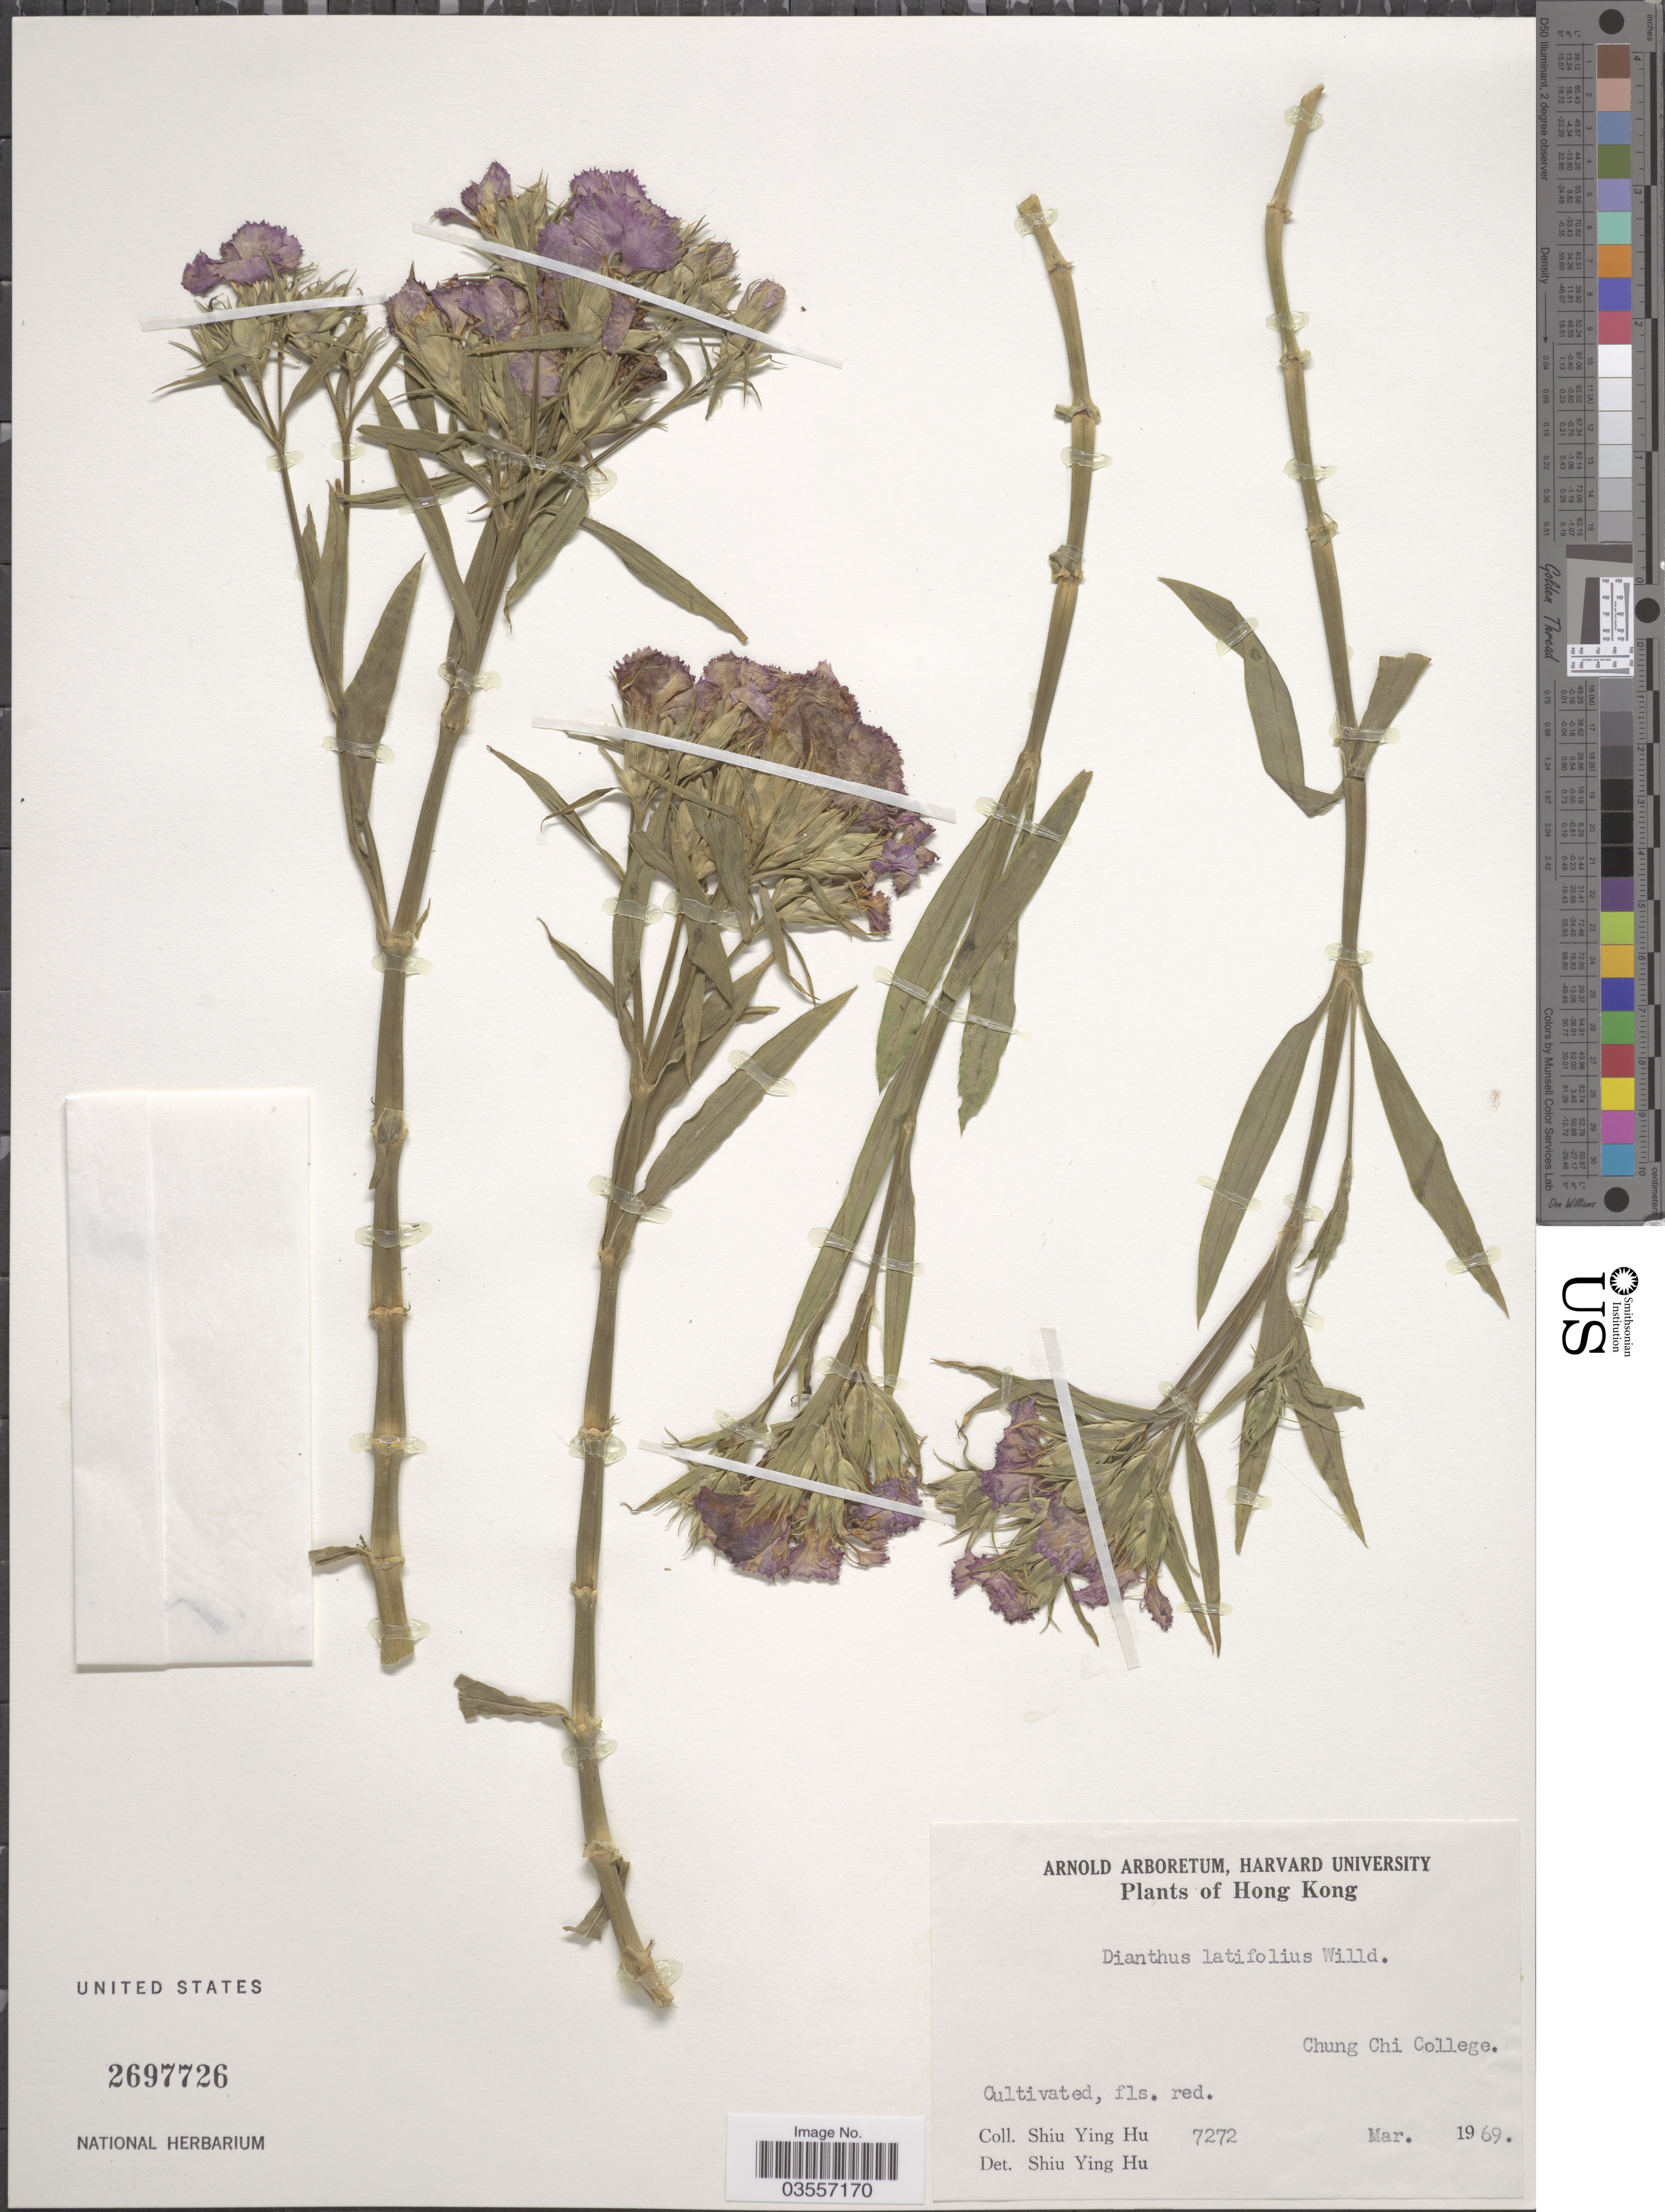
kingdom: Plantae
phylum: Tracheophyta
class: Magnoliopsida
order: Caryophyllales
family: Caryophyllaceae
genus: Dianthus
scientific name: Dianthus latifolius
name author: Willd.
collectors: S. Y. Hu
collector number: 7272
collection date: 1969-03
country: China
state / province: Hong Kong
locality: Chung Chi College.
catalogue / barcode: US 2697726